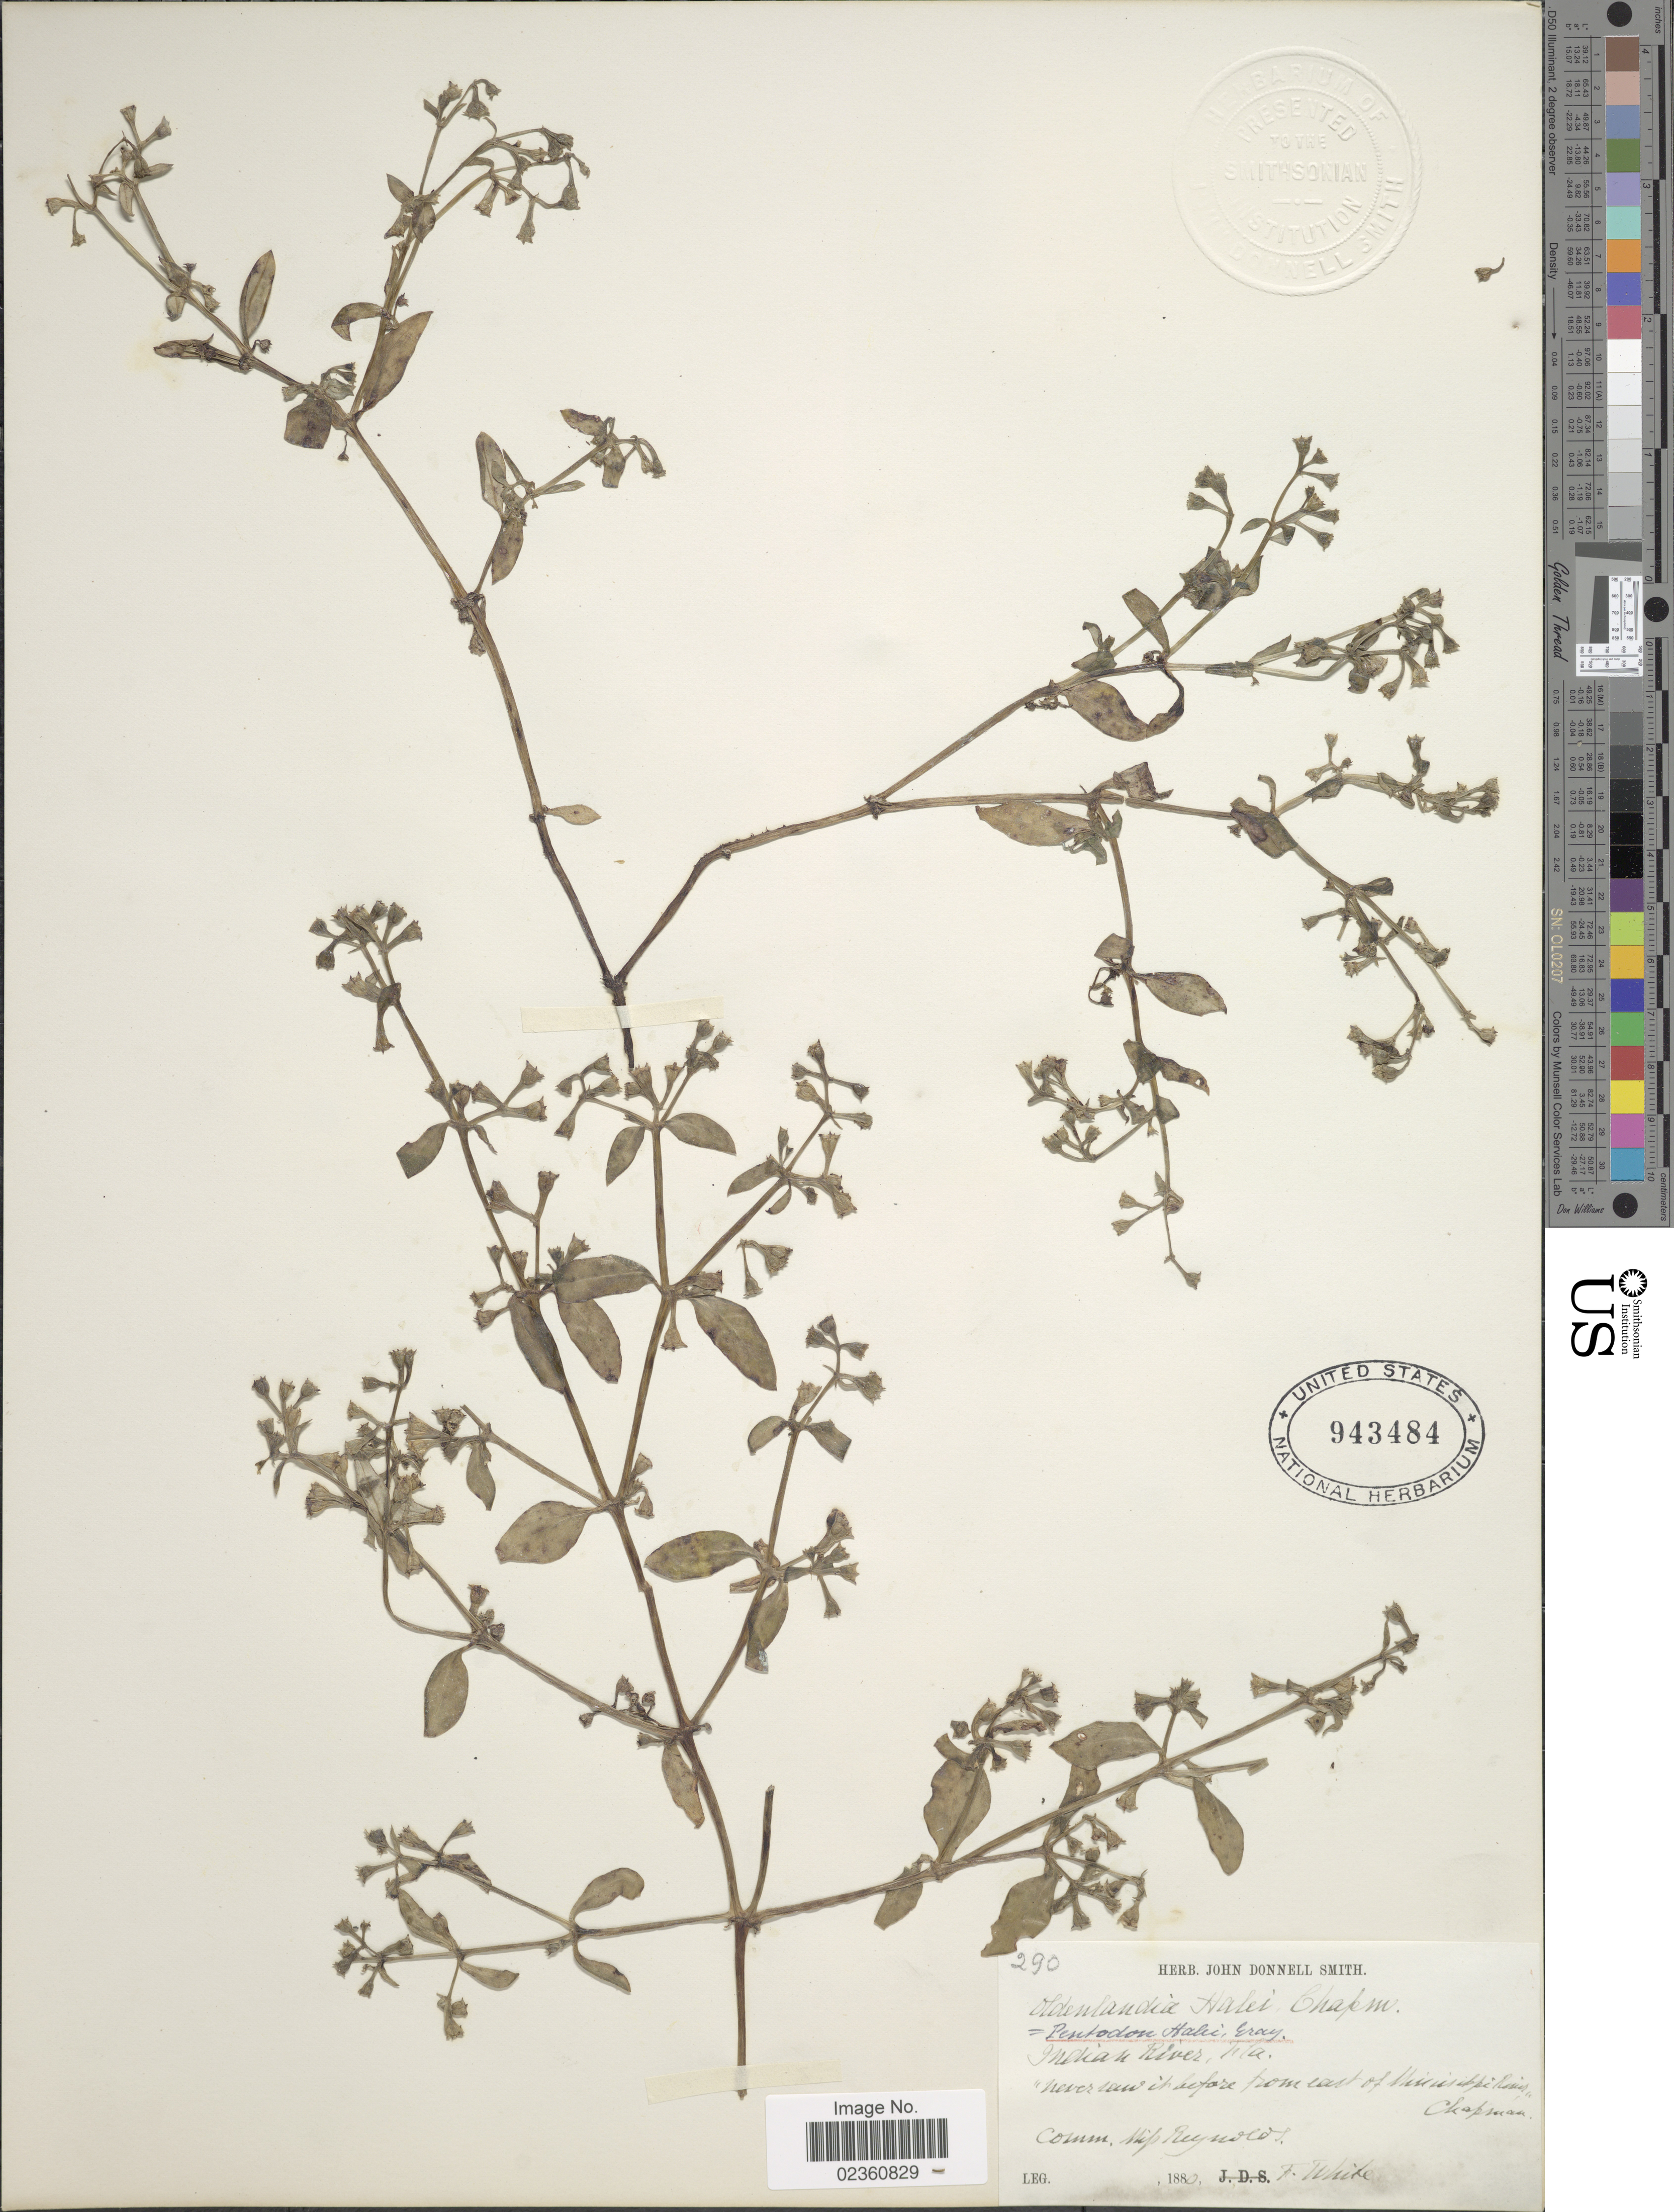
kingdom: Plantae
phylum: Tracheophyta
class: Magnoliopsida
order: Gentianales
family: Rubiaceae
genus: Pentodon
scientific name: Pentodon halei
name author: A. Gray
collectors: F. White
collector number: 290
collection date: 1880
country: United States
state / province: Florida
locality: Indian River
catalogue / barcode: US 943484